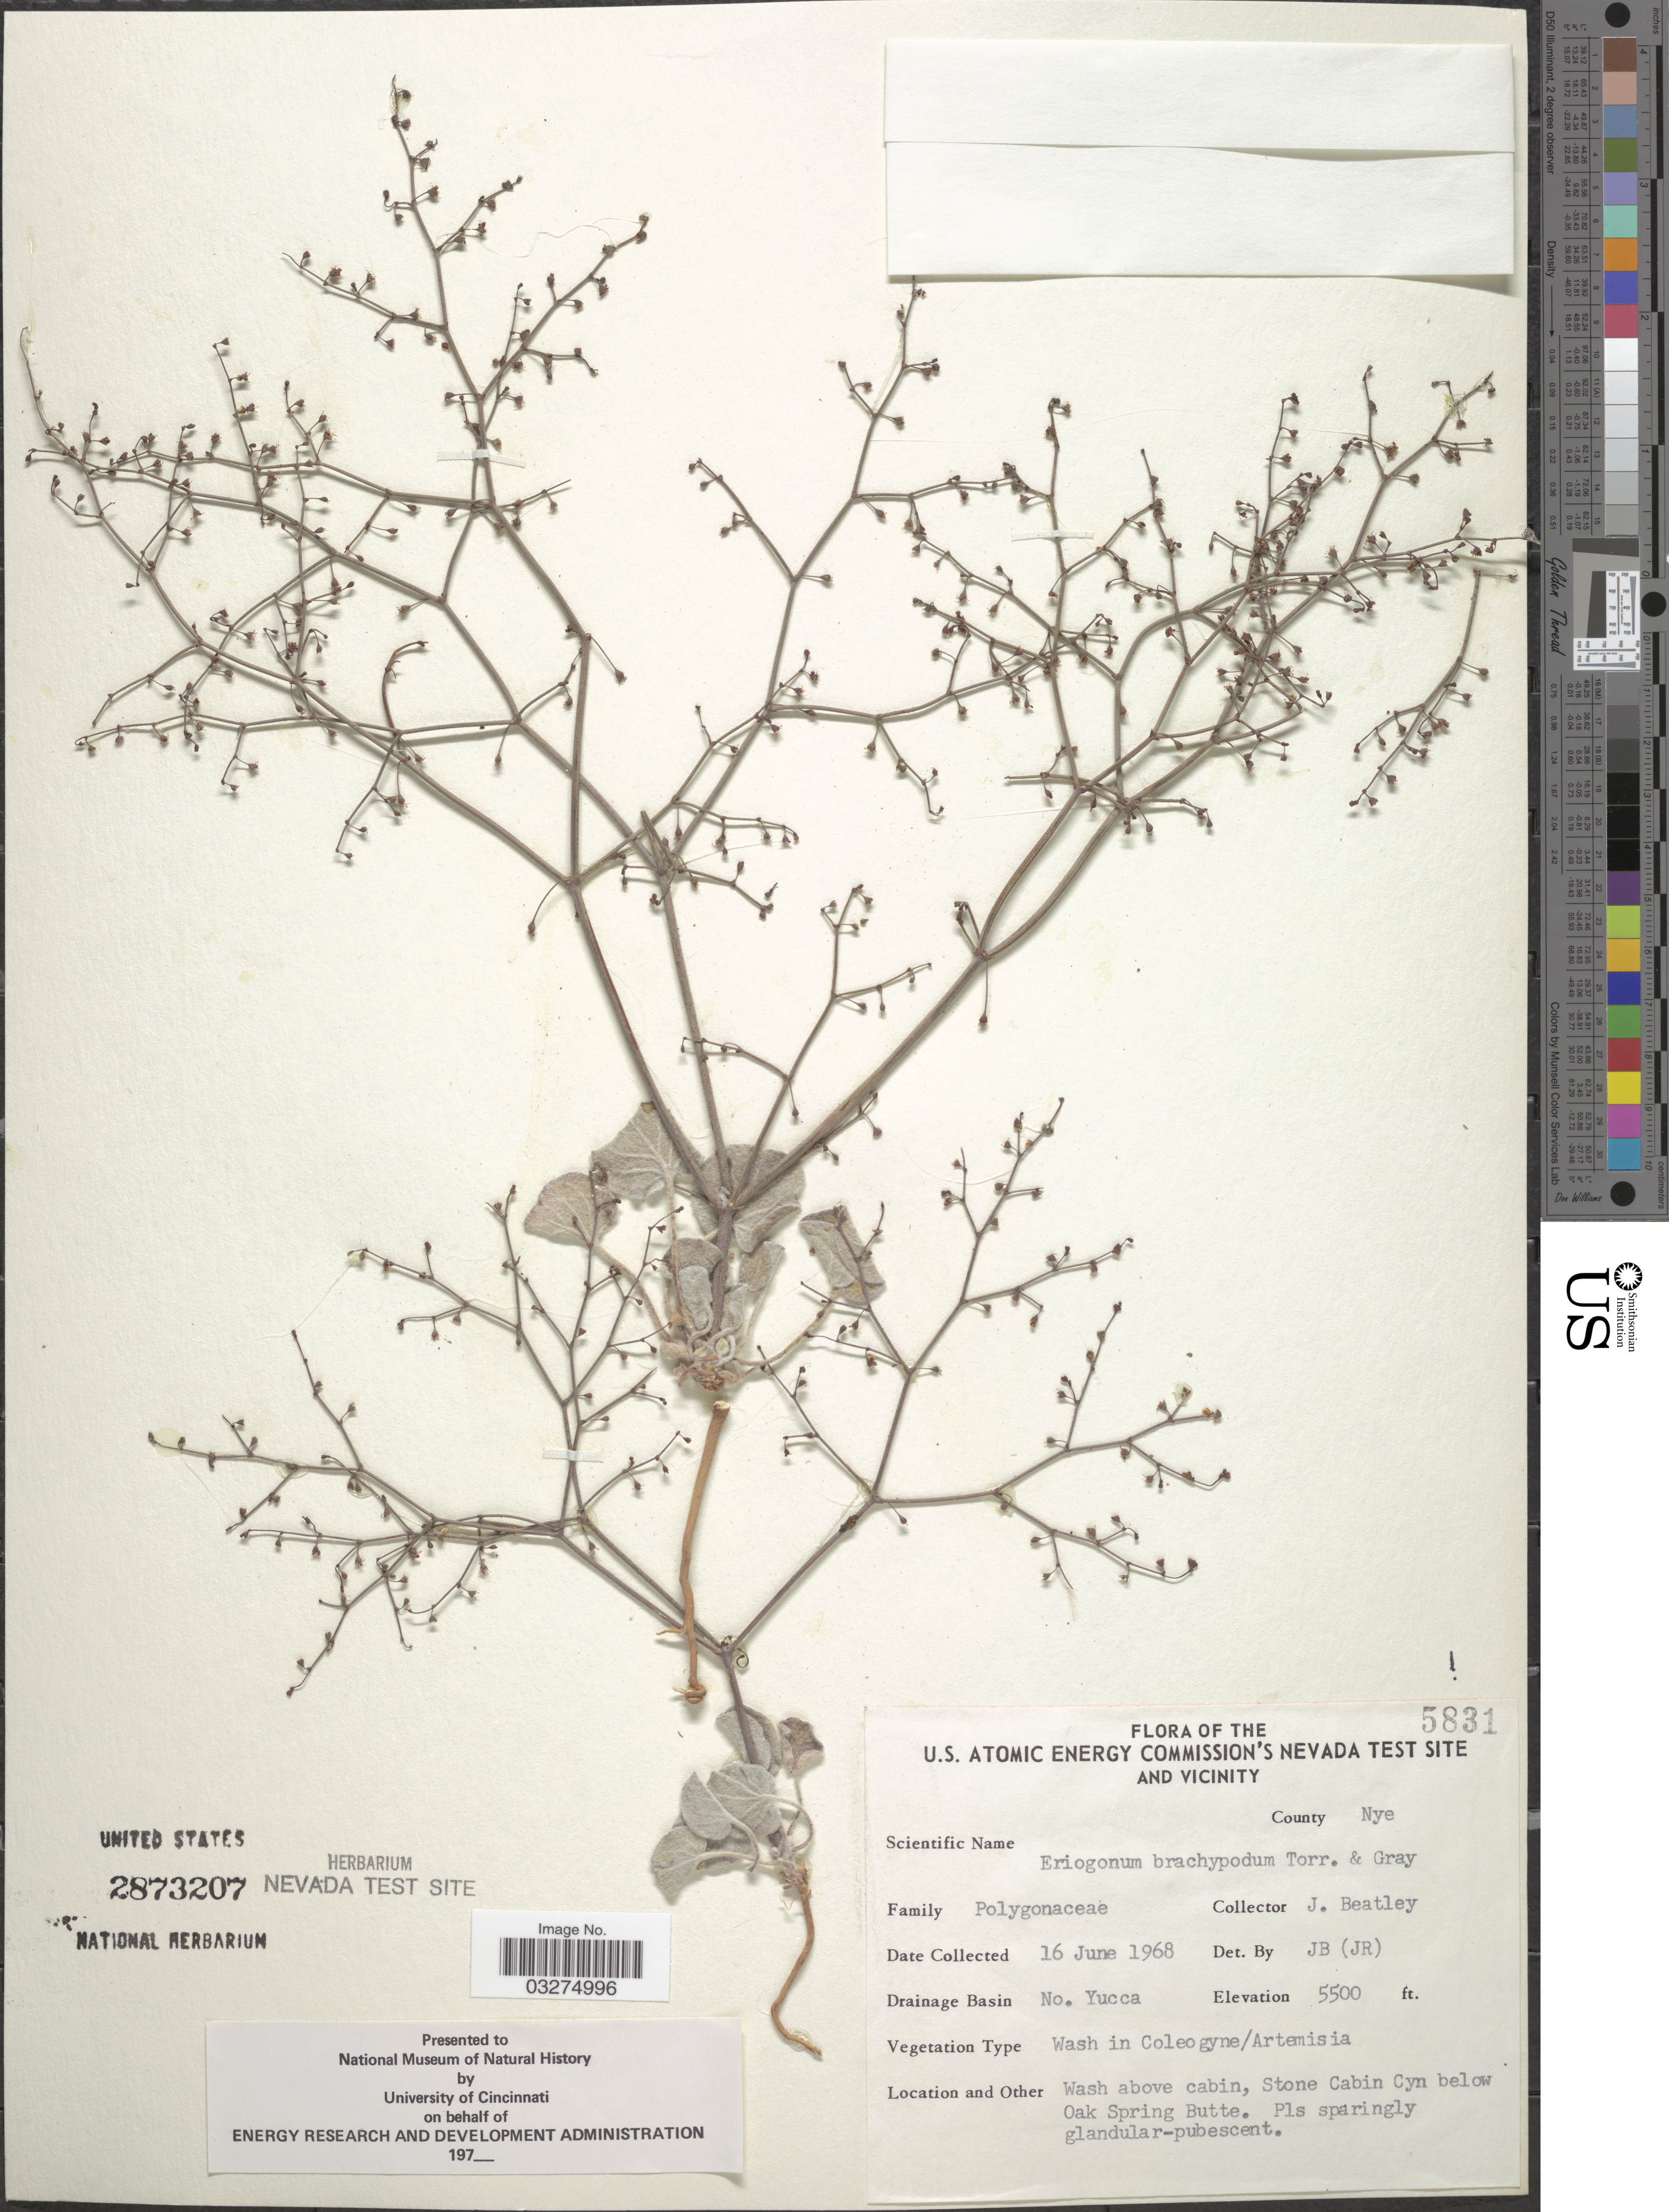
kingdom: Plantae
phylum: Tracheophyta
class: Magnoliopsida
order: Caryophyllales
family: Polygonaceae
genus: Eriogonum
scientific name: Eriogonum brachypodum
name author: Torr. & A. Gray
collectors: J. C. Beatley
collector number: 5831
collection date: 1968-06-16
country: United States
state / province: Nevada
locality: U. S. Atomic Energy Commission's Nevada Test Site and Vicinity. County Nye. Drainage Basin No. Yucca. Wash above cabin, Stone Cabin Cyn below Oak Spring Butte.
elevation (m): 1676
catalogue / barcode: US 2873207